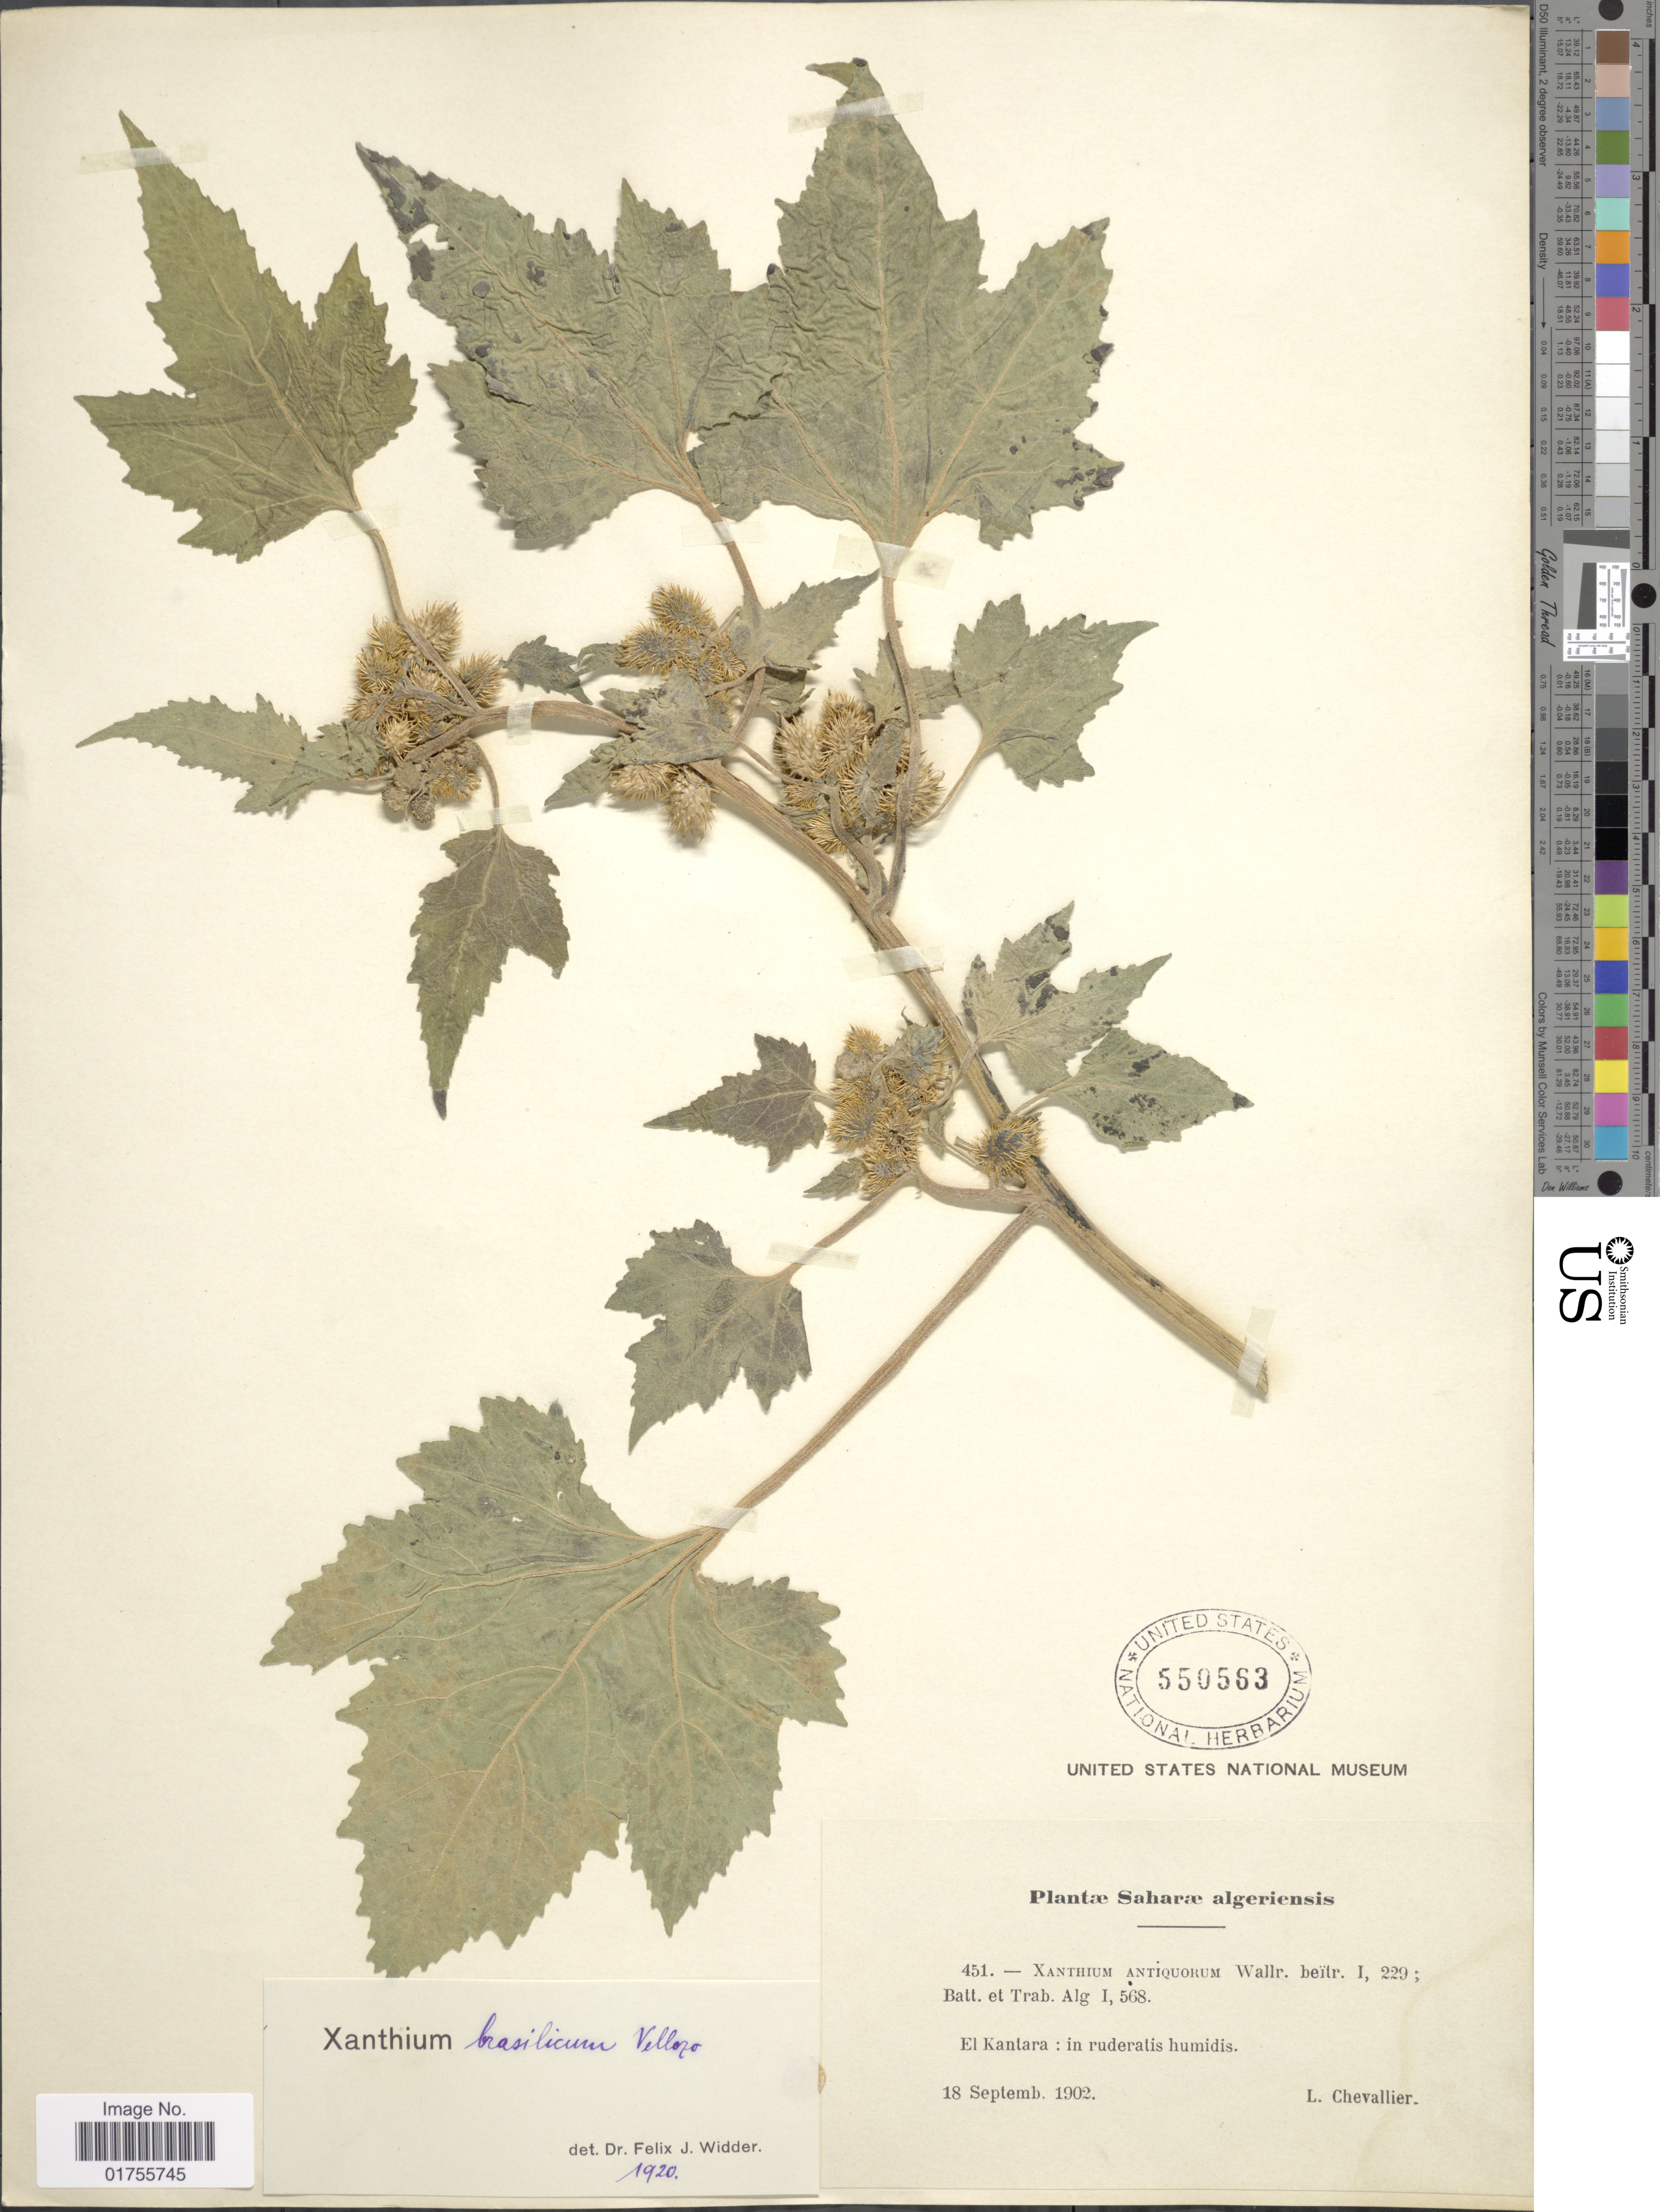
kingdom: Plantae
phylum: Tracheophyta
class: Magnoliopsida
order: Asterales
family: Asteraceae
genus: Xanthium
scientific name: Xanthium brasilicum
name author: Vell.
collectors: L. Chevallier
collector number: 451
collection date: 1902-09-18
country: Algeria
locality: Saharæ algeriensis, El Kantara: in ruderatis humidis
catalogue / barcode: US 550563